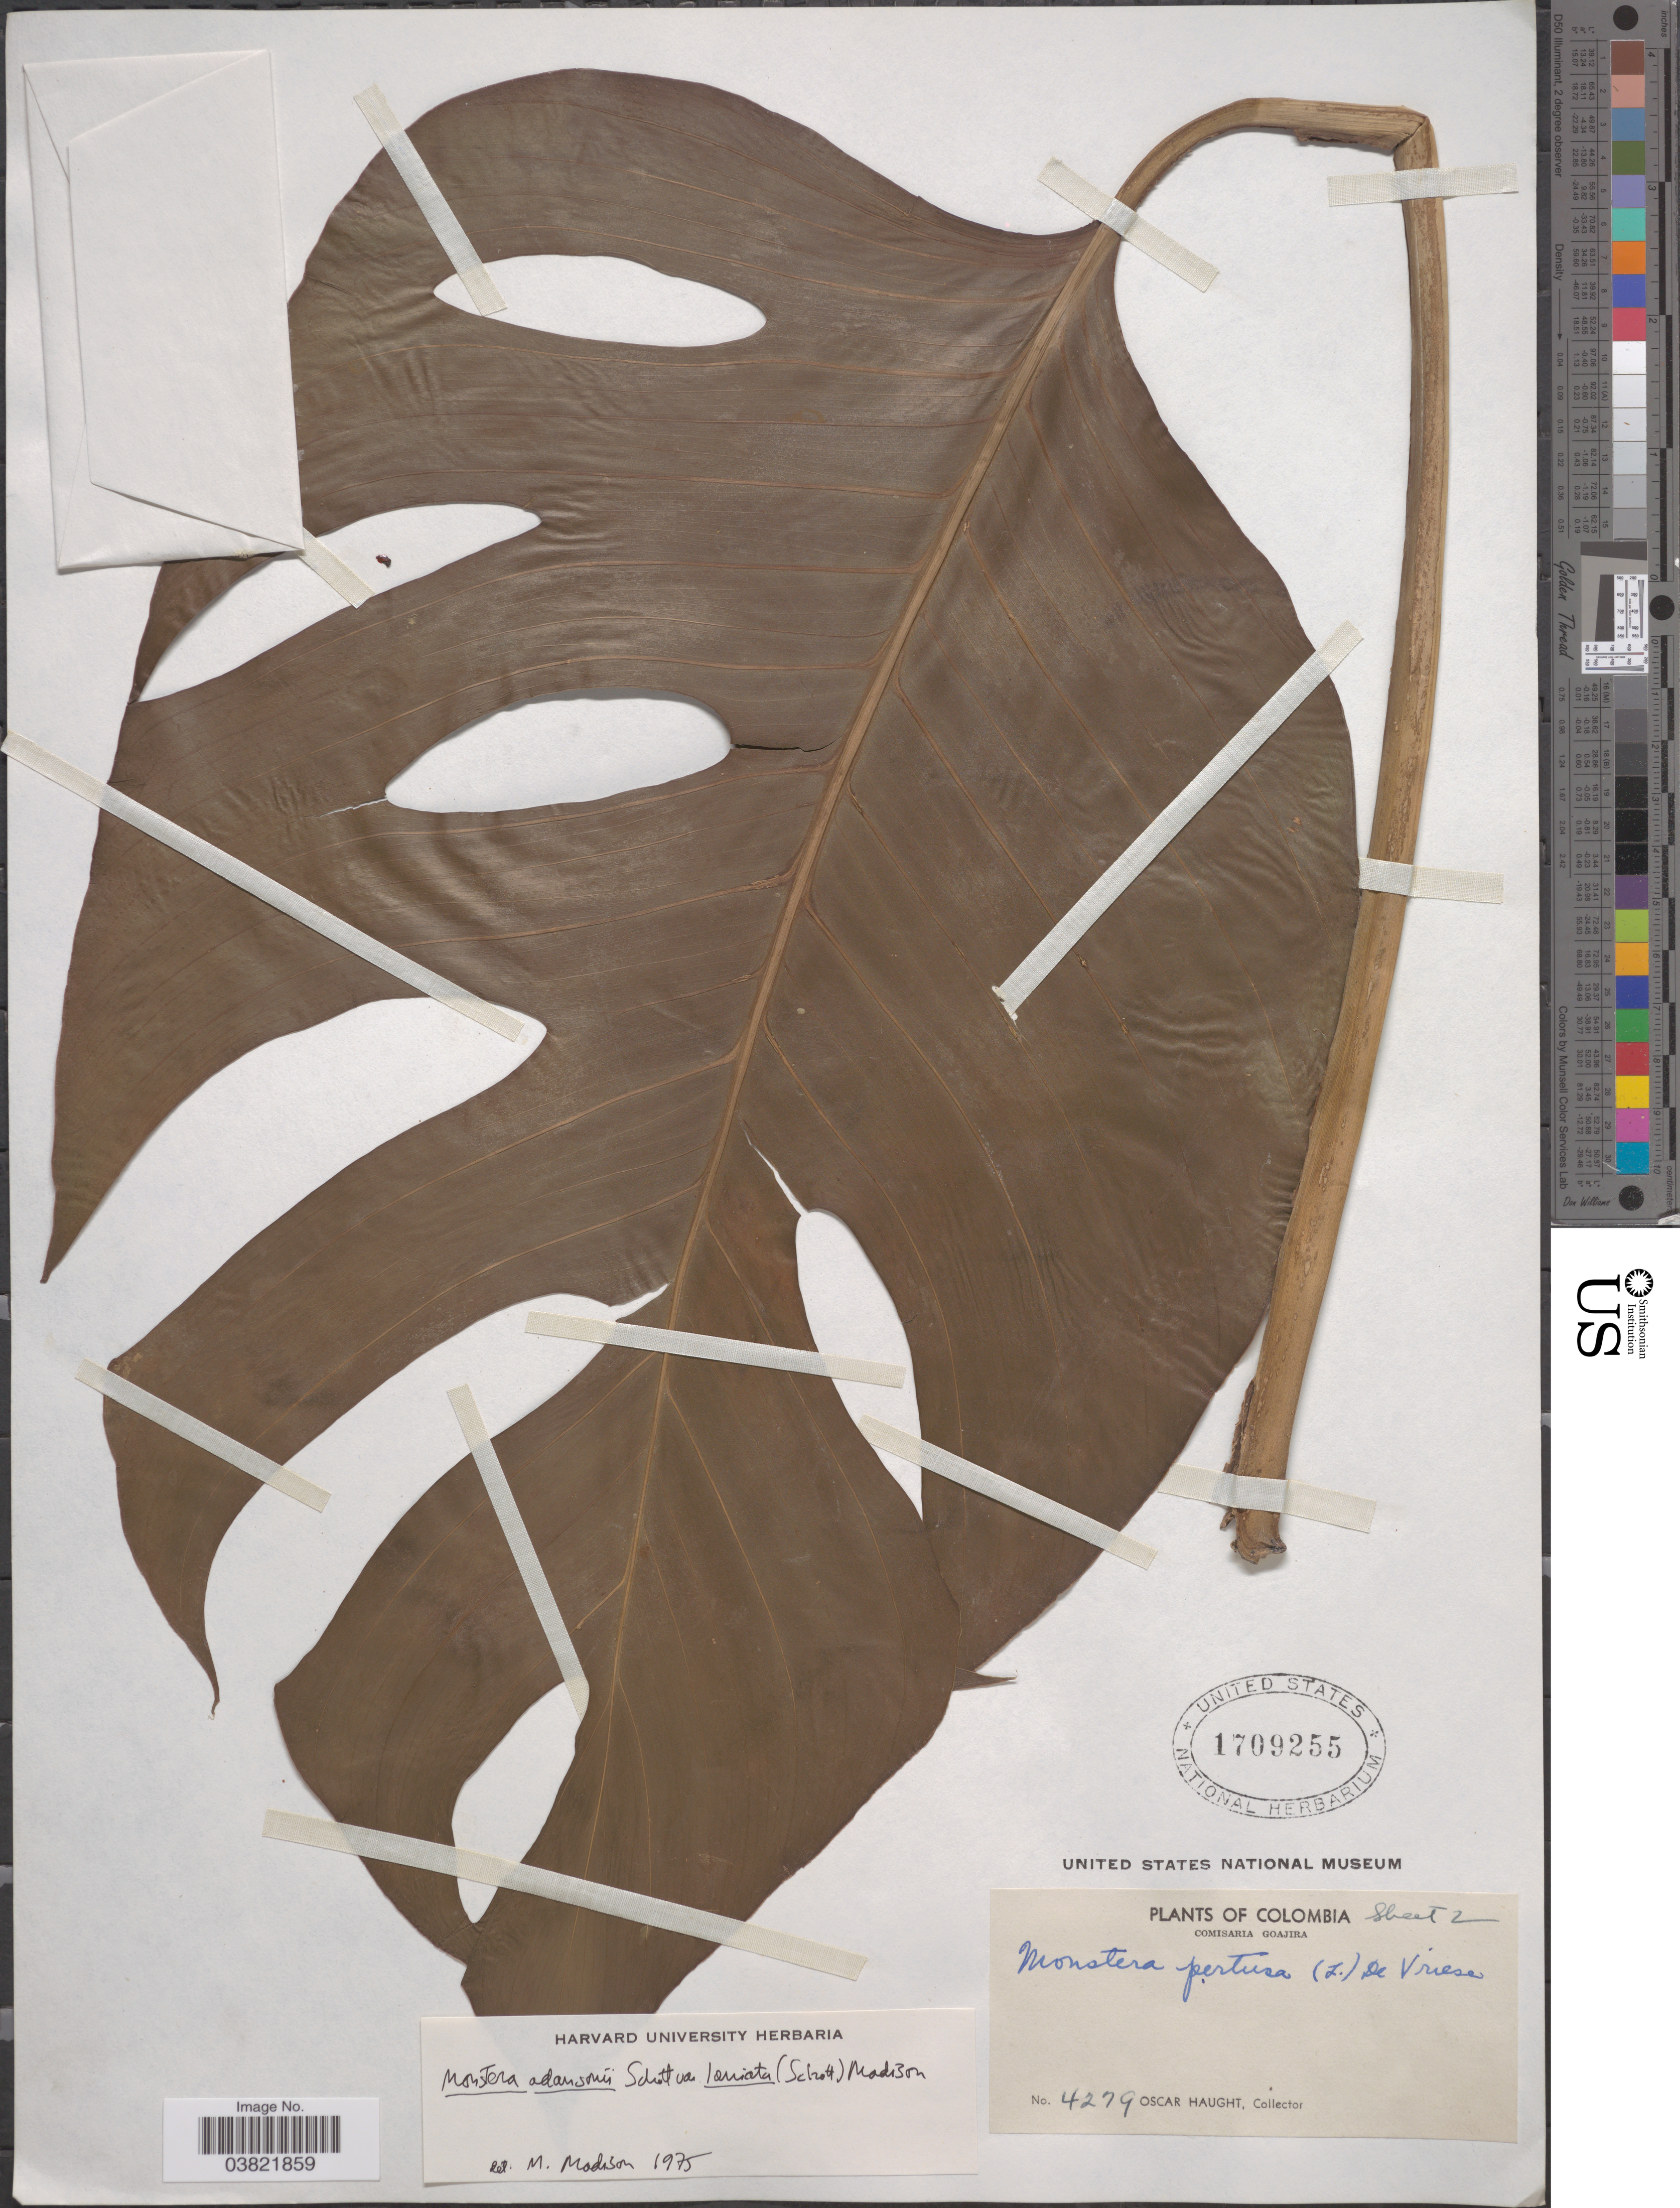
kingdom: Plantae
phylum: Tracheophyta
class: Liliopsida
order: Alismatales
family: Araceae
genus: Monstera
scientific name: Monstera adansonii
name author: Schott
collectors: O. L. Haught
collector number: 4279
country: Colombia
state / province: La Guajira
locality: Comisaria Goajira.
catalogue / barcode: US 1709255